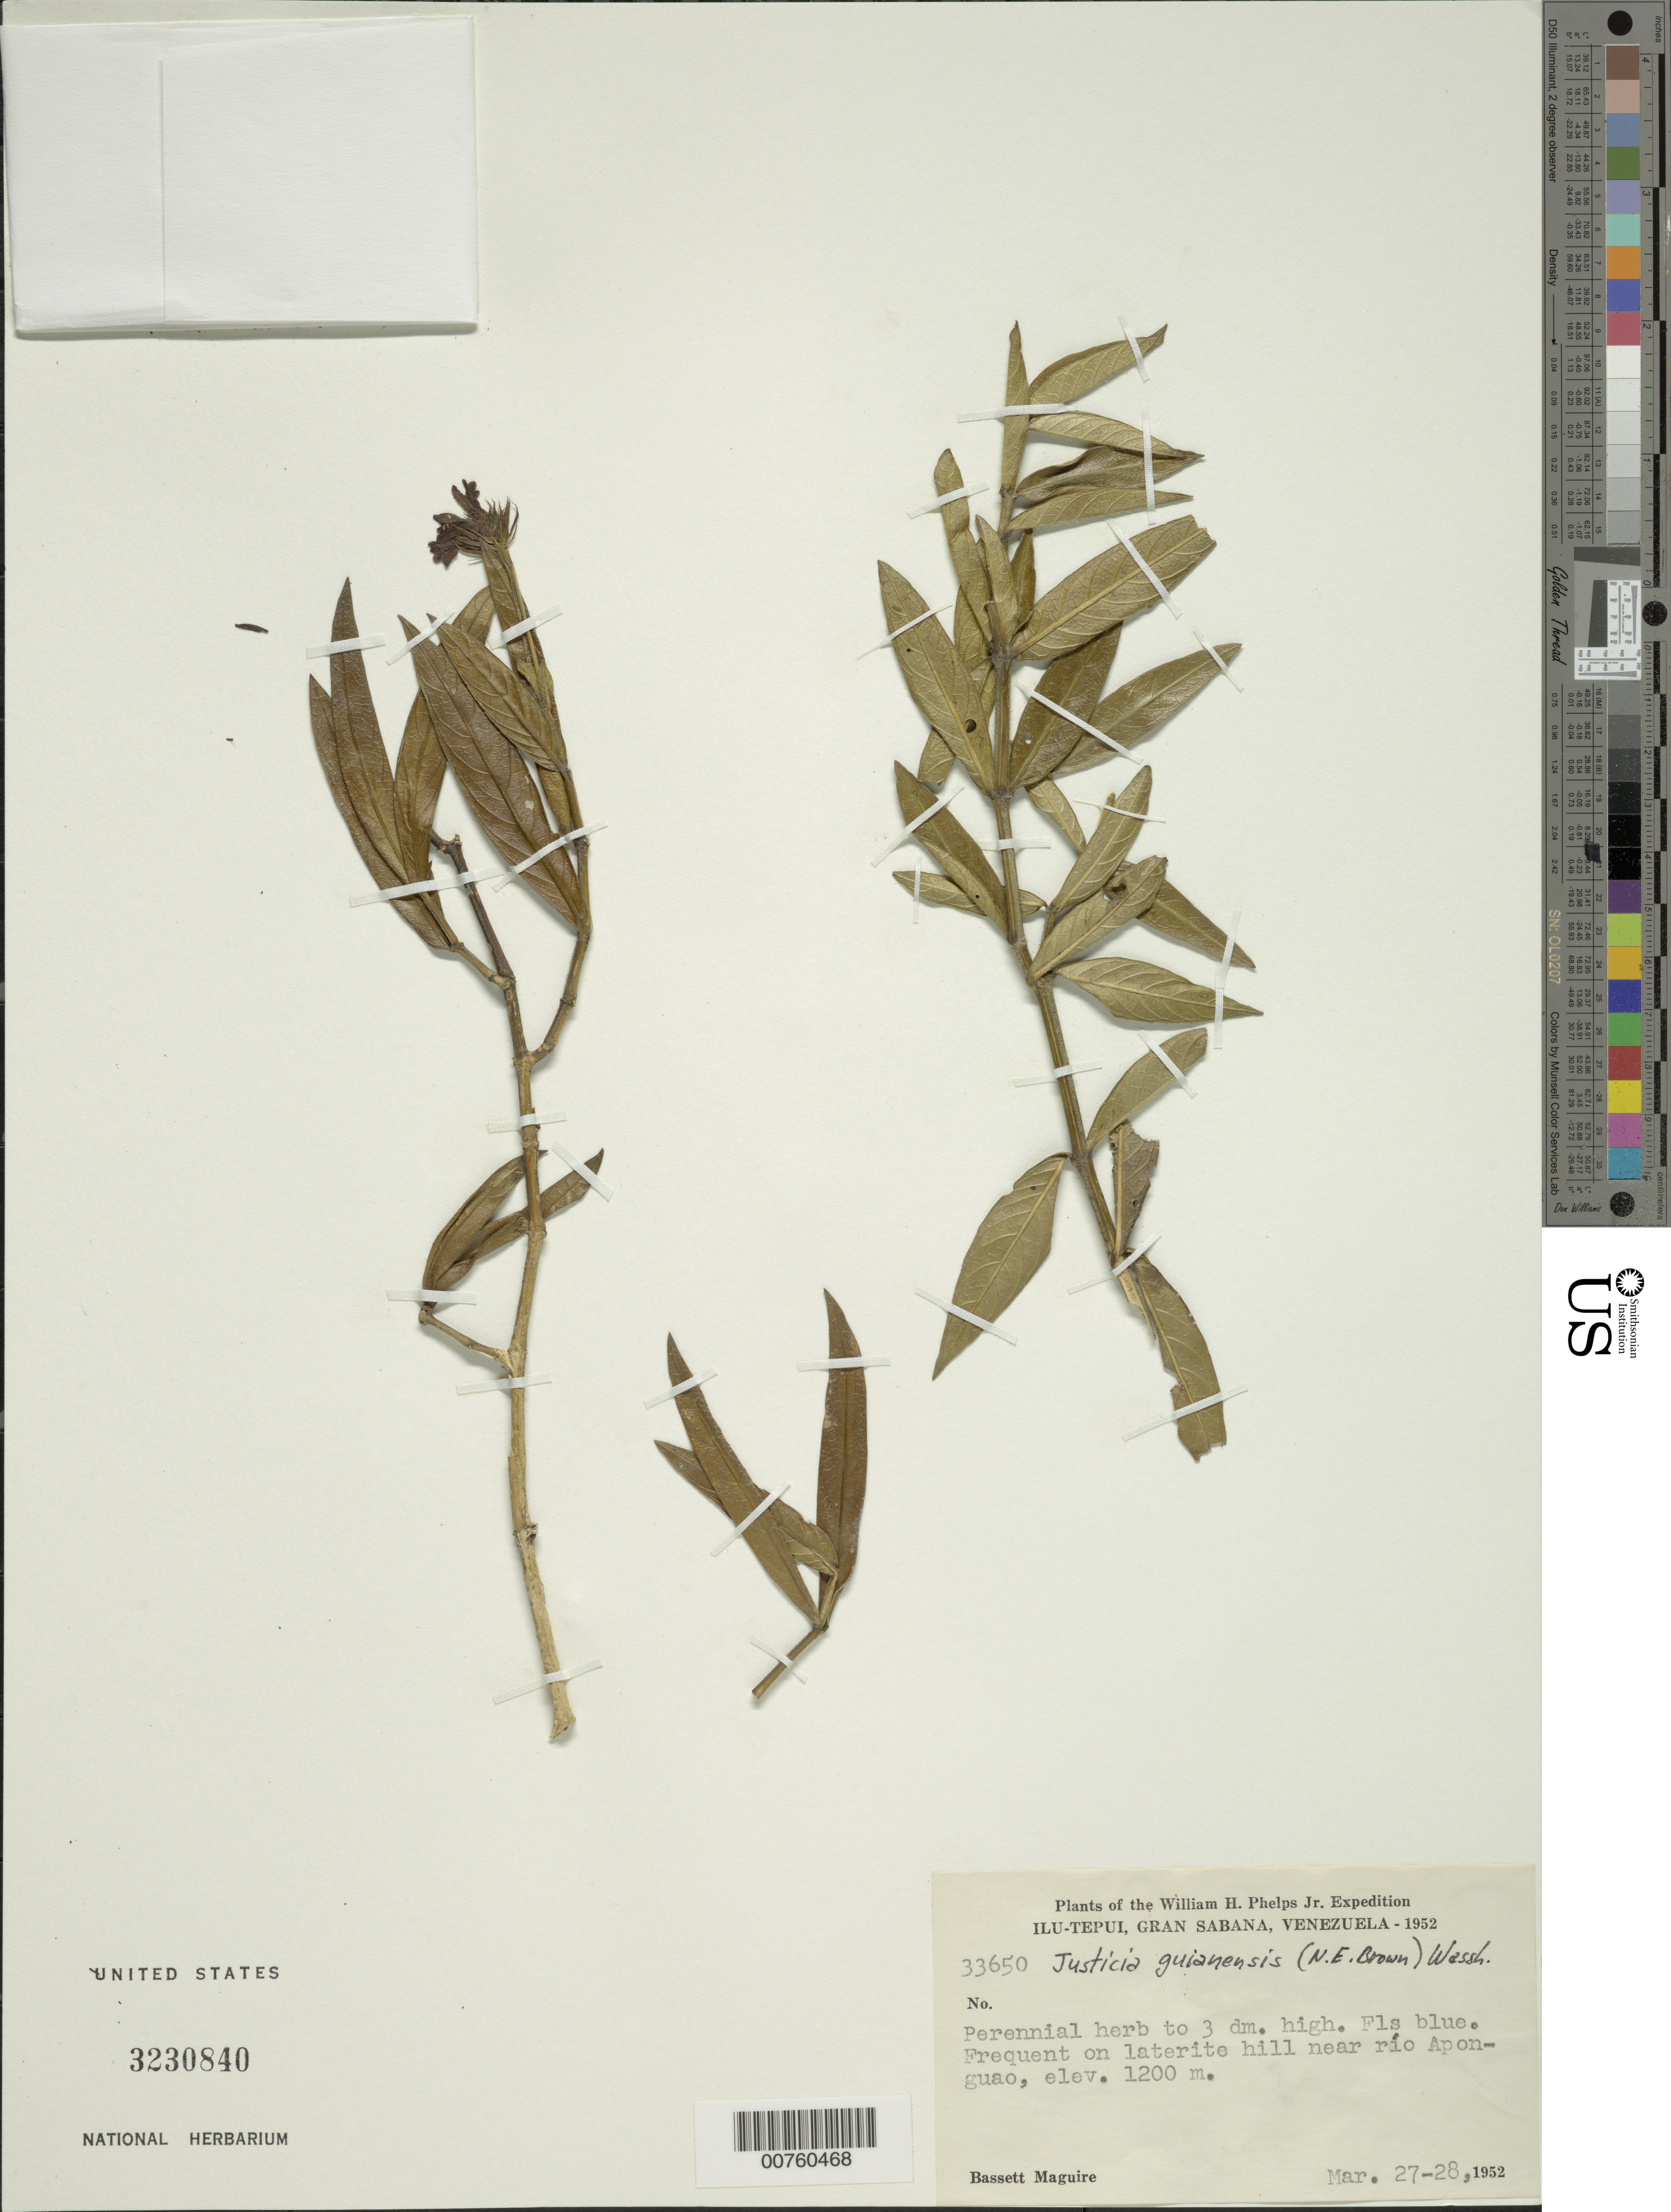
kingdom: Plantae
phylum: Tracheophyta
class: Magnoliopsida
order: Lamiales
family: Acanthaceae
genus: Justicia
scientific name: Justicia guianensis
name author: (N.E. Br.) Wassh.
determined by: Wasshausen, Dieter C., (BOT), Smithsonian Institution - National Museum of Natural History (UNITED STATES)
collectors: B. Maguire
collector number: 33650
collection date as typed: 27-Mar-52 to 28-Mar-52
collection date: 1952-03-27/1952-03-28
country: Venezuela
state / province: Bolívar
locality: Gran Sabana, Ilu-tepuí, Río Aponguao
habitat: Laterite hill near river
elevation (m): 1200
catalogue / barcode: US 3230840